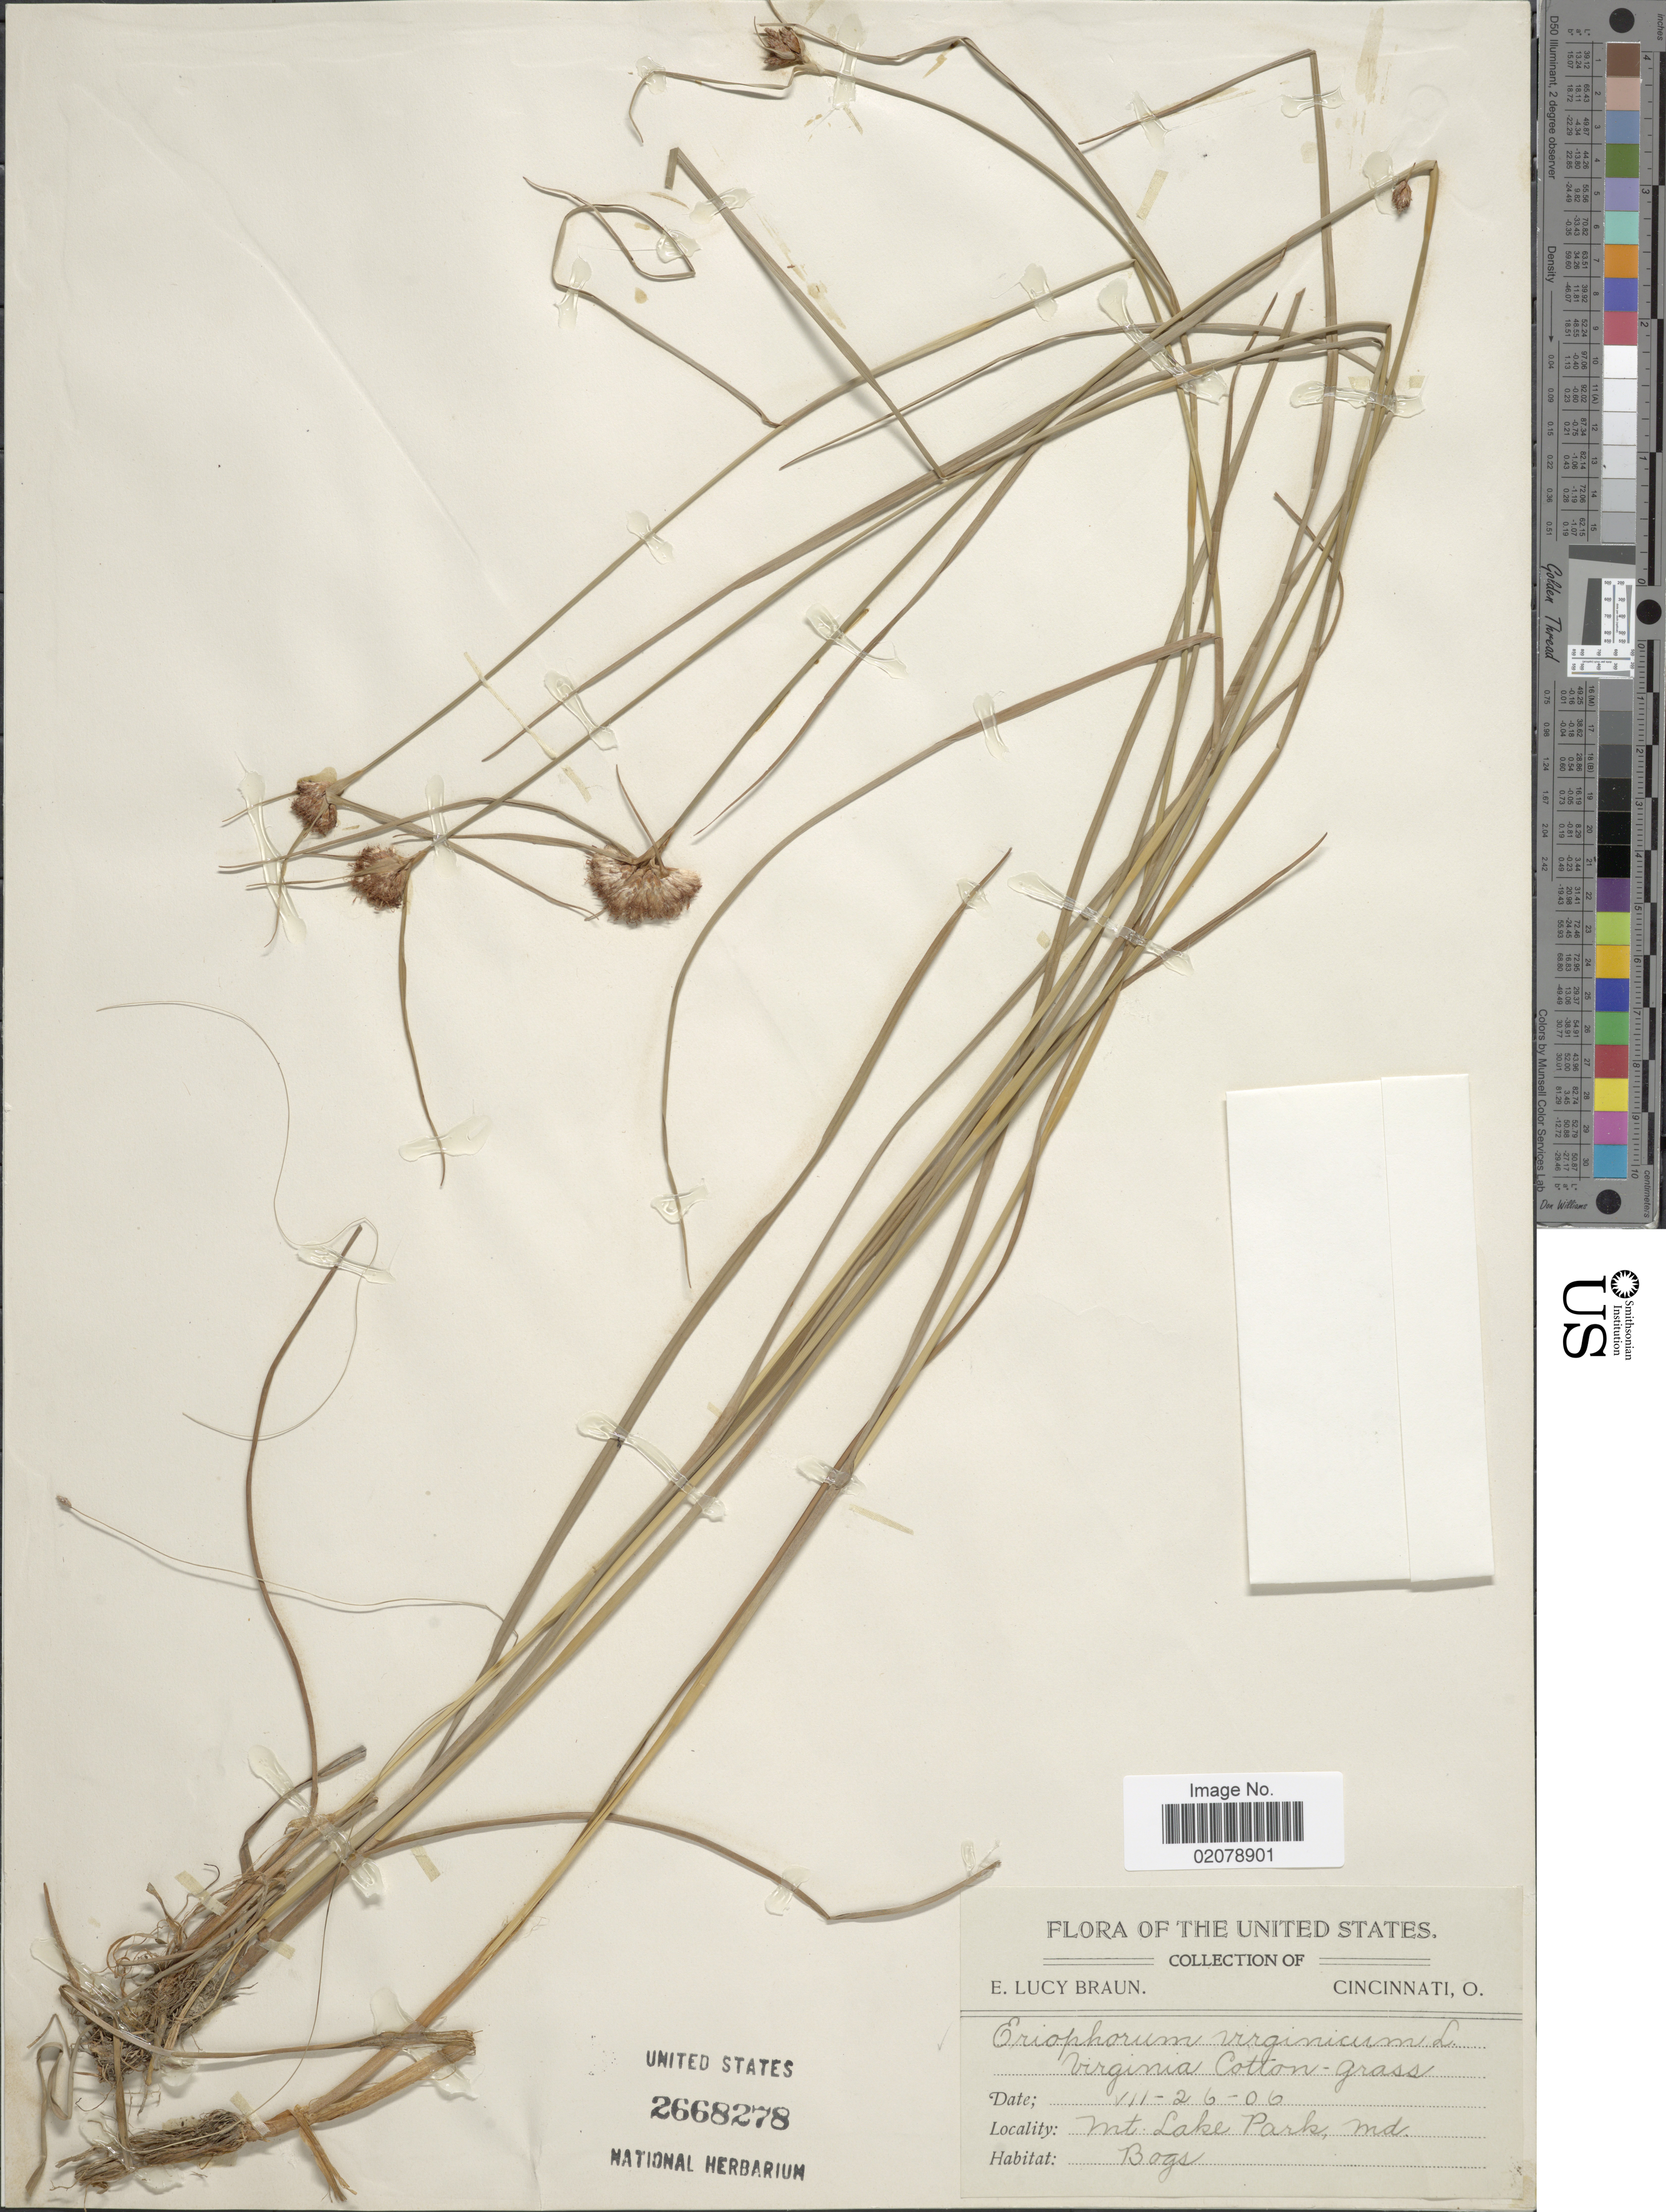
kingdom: Plantae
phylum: Tracheophyta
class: Liliopsida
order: Poales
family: Cyperaceae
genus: Eriophorum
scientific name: Eriophorum virginicum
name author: L.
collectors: E. L. Braun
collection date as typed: Transcribed d/m/y: 26/7/6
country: United States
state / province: Maryland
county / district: Garrett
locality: Mt. Lake Park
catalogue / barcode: US 2668278